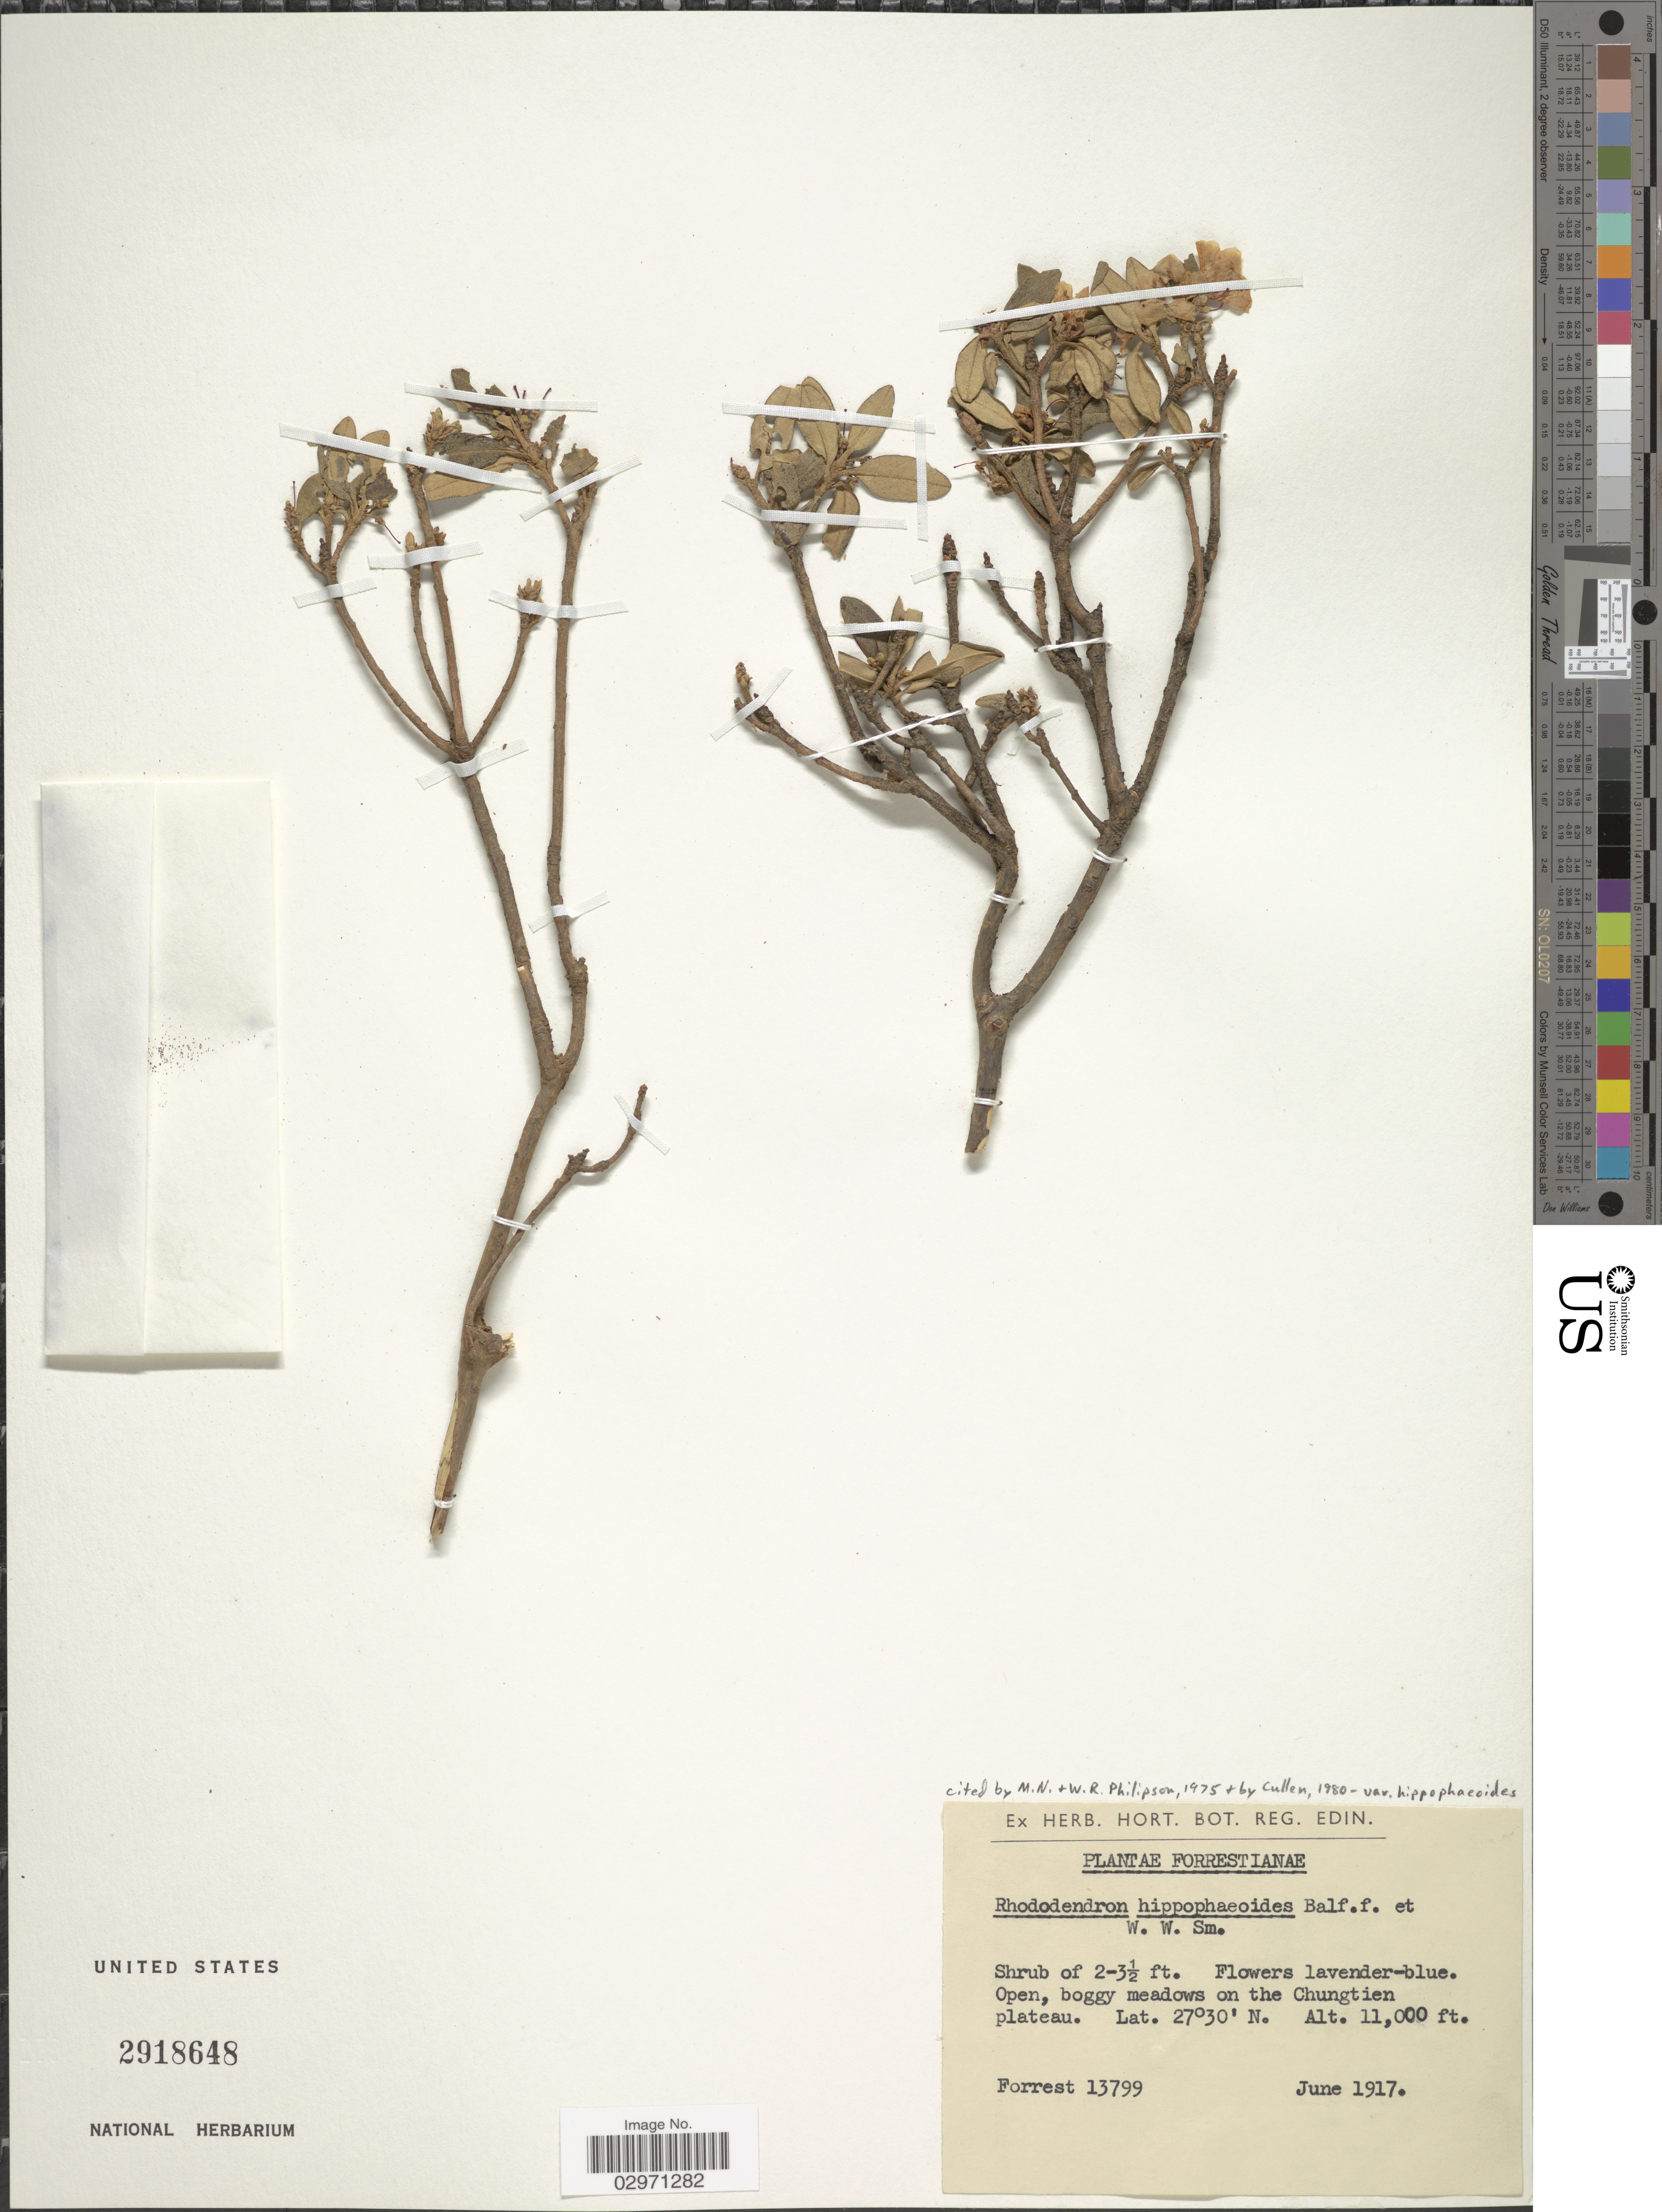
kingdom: Plantae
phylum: Tracheophyta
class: Magnoliopsida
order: Ericales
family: Ericaceae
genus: Rhododendron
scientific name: Rhododendron hippophaeoides var. hippophaeoides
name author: Balf. f. & W.W. Sm.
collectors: -. Forrest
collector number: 13799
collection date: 1917-06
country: China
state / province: Yunnan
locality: Boggy meadows on the Chungtien plateau.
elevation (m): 3353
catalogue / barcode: US 2918648